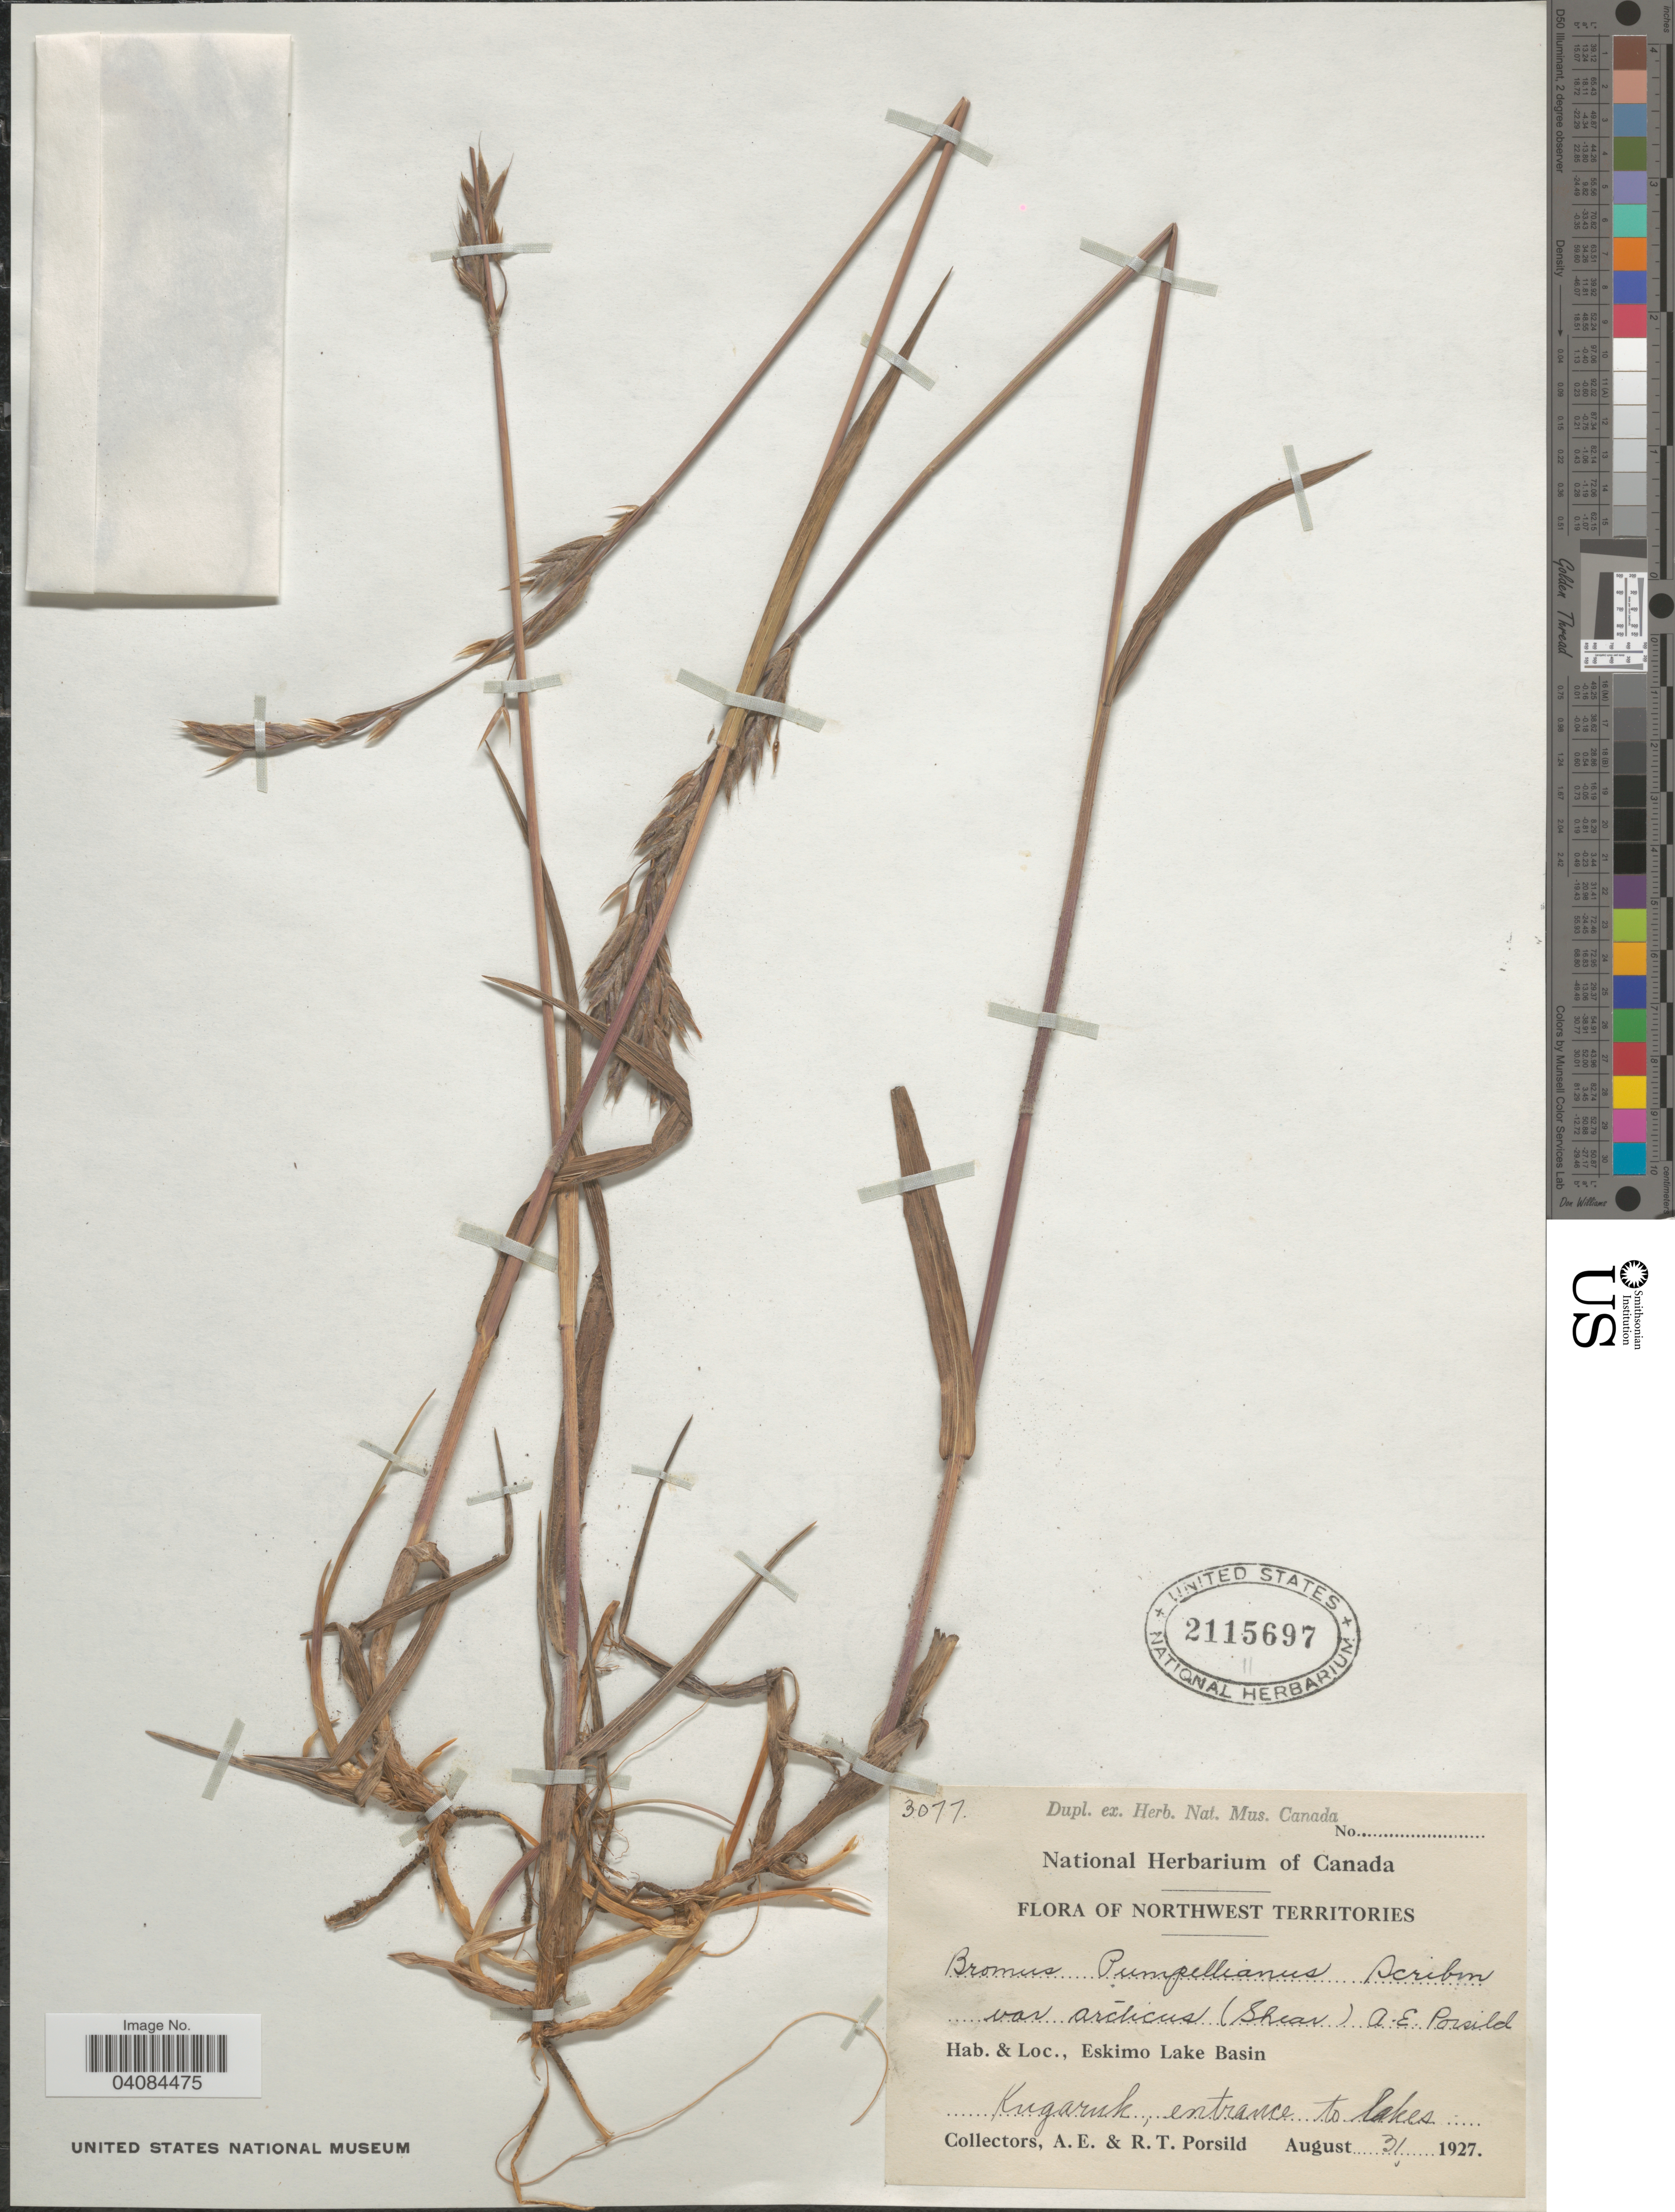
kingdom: Plantae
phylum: Tracheophyta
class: Liliopsida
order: Poales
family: Poaceae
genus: Bromus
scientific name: Bromus pumpellianus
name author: Scribn.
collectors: A. E. Porsild & R. T. Porsild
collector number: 3077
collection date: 1927-08-31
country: Canada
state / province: Northwest Territories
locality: Eskimo Lake Basin. Kugaruk, entrance to lakes.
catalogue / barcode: US 2115697